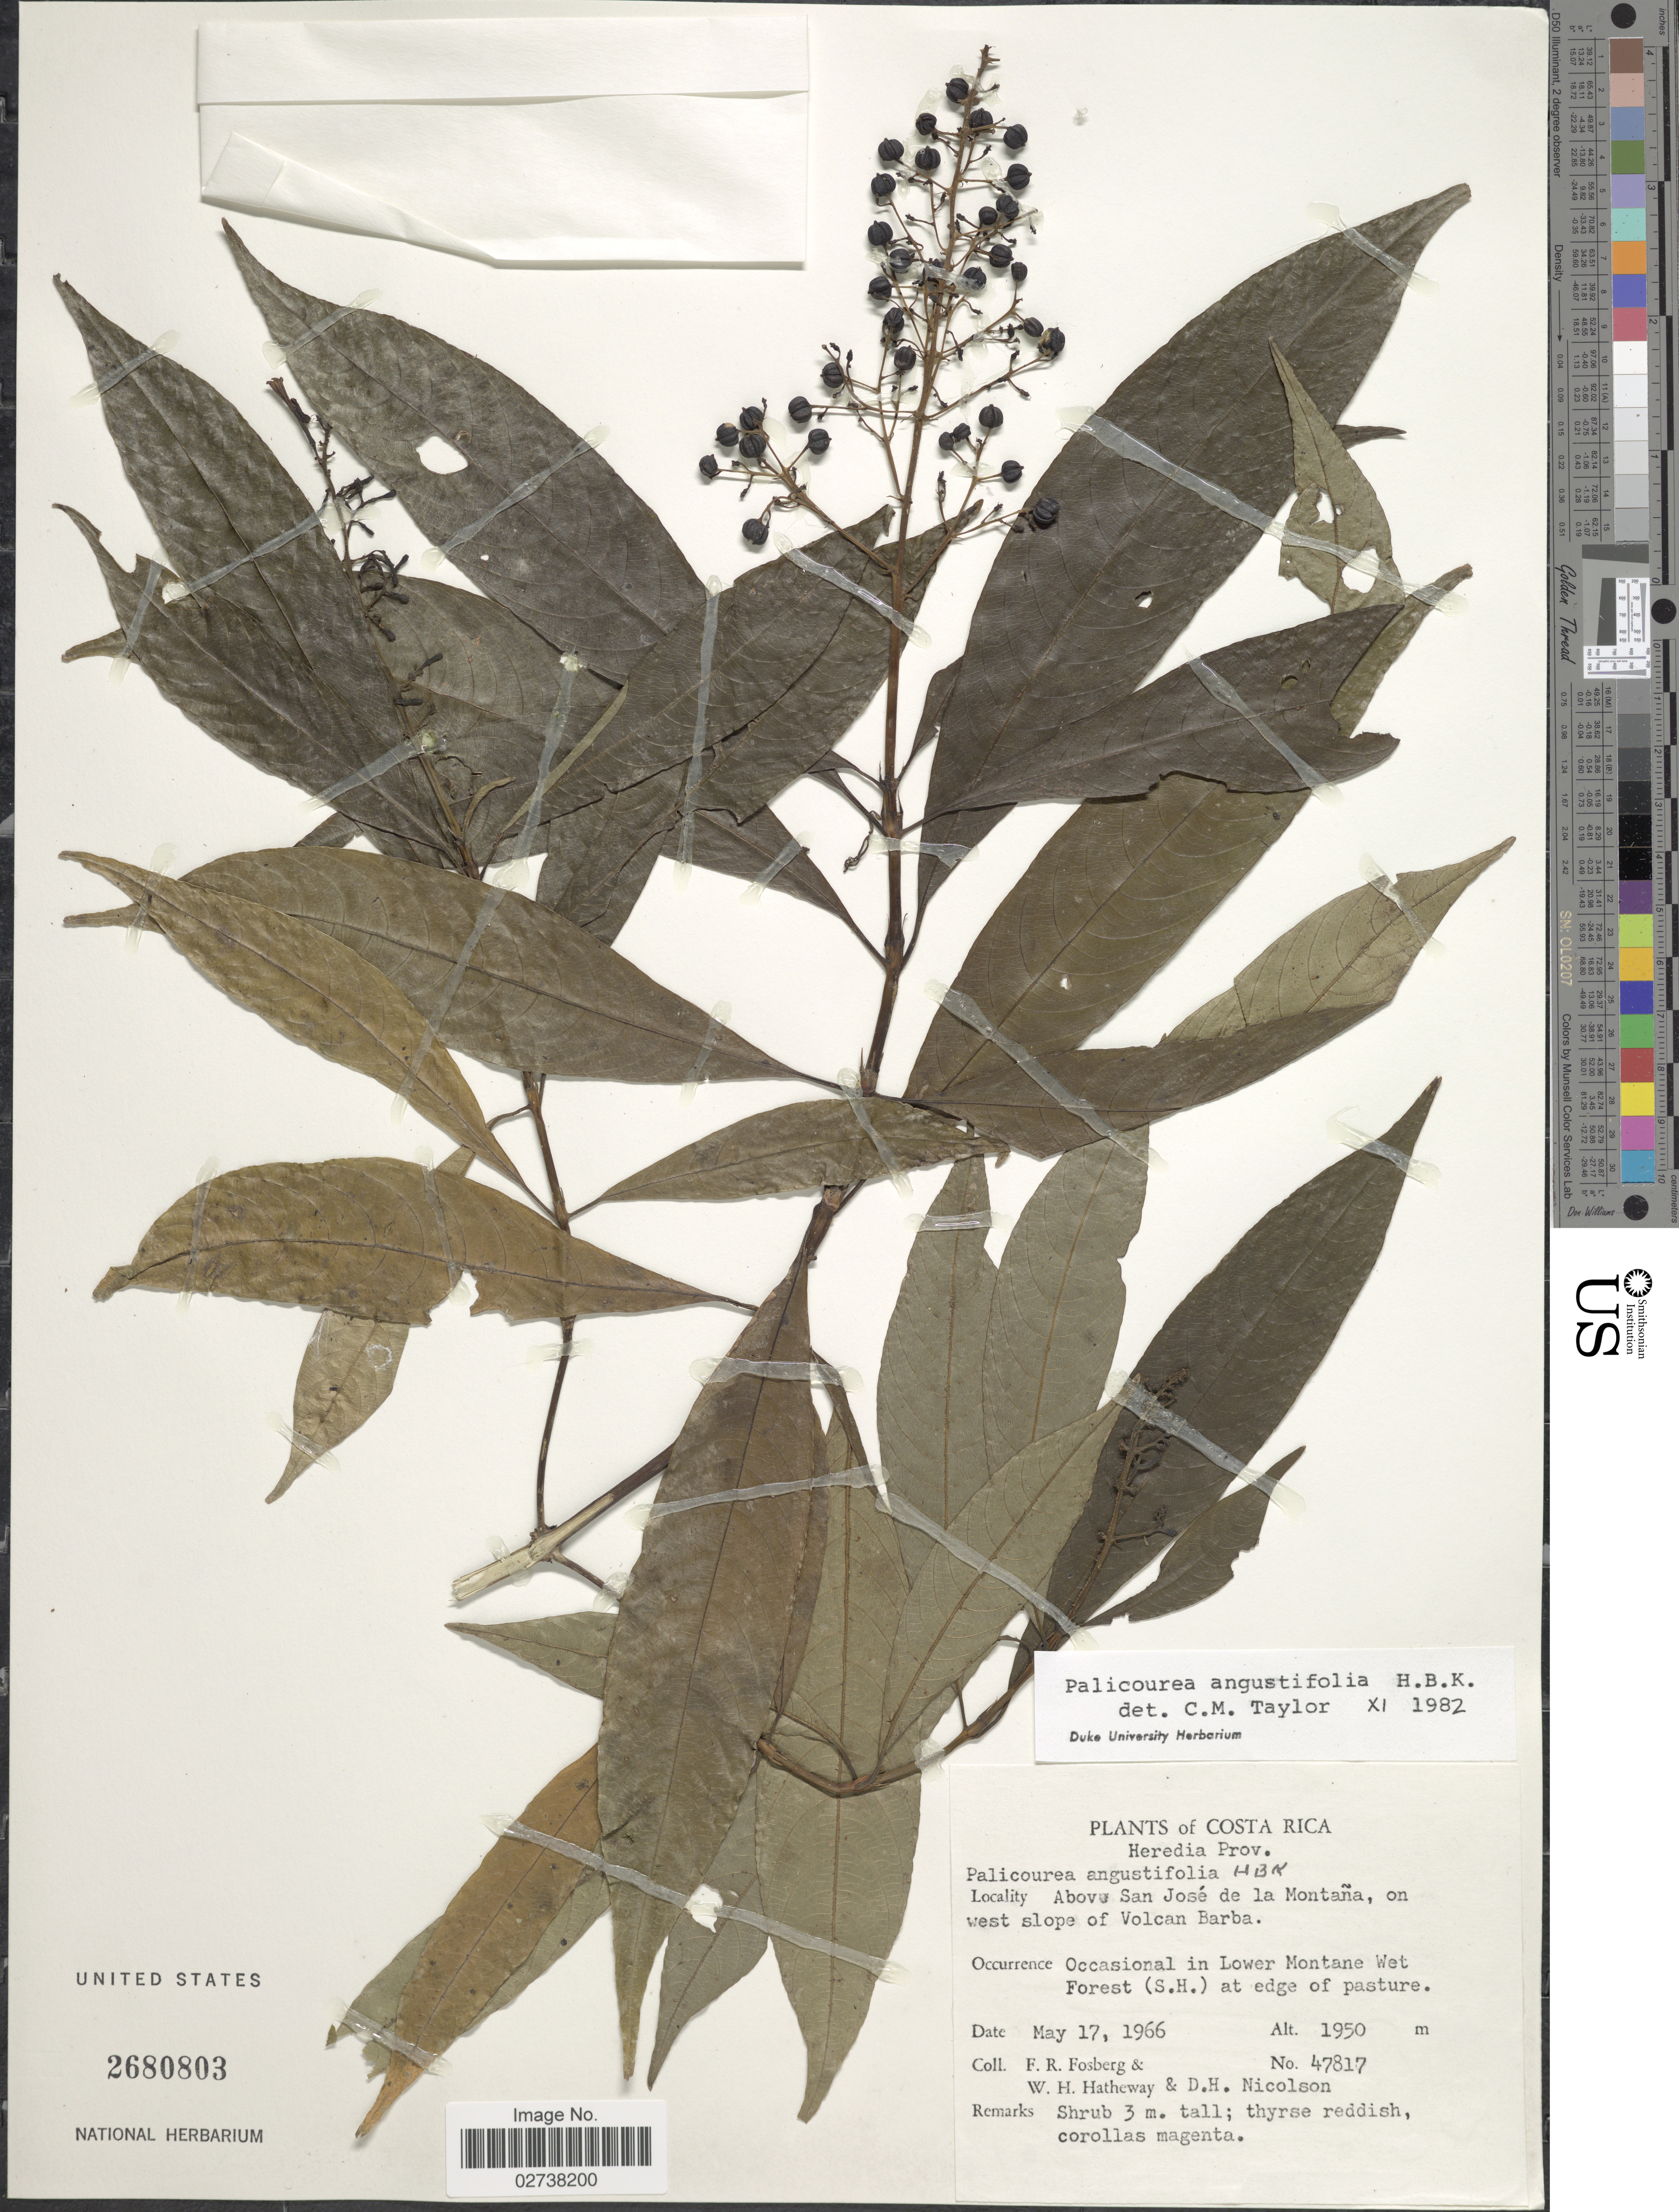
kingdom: Plantae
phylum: Tracheophyta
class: Magnoliopsida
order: Gentianales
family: Rubiaceae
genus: Palicourea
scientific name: Palicourea angustifolia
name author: Kunth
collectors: F. R. Fosberg, W. H. Hatheway & D. H. Nicolson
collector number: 47817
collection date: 1966-05-17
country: Costa Rica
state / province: Heredia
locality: Above San Jose de la Montana, on west slope of Volcan Barba, in Lower Montane Wet Forest (S.H.) at edge of pasture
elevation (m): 1950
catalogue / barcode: US 2680803